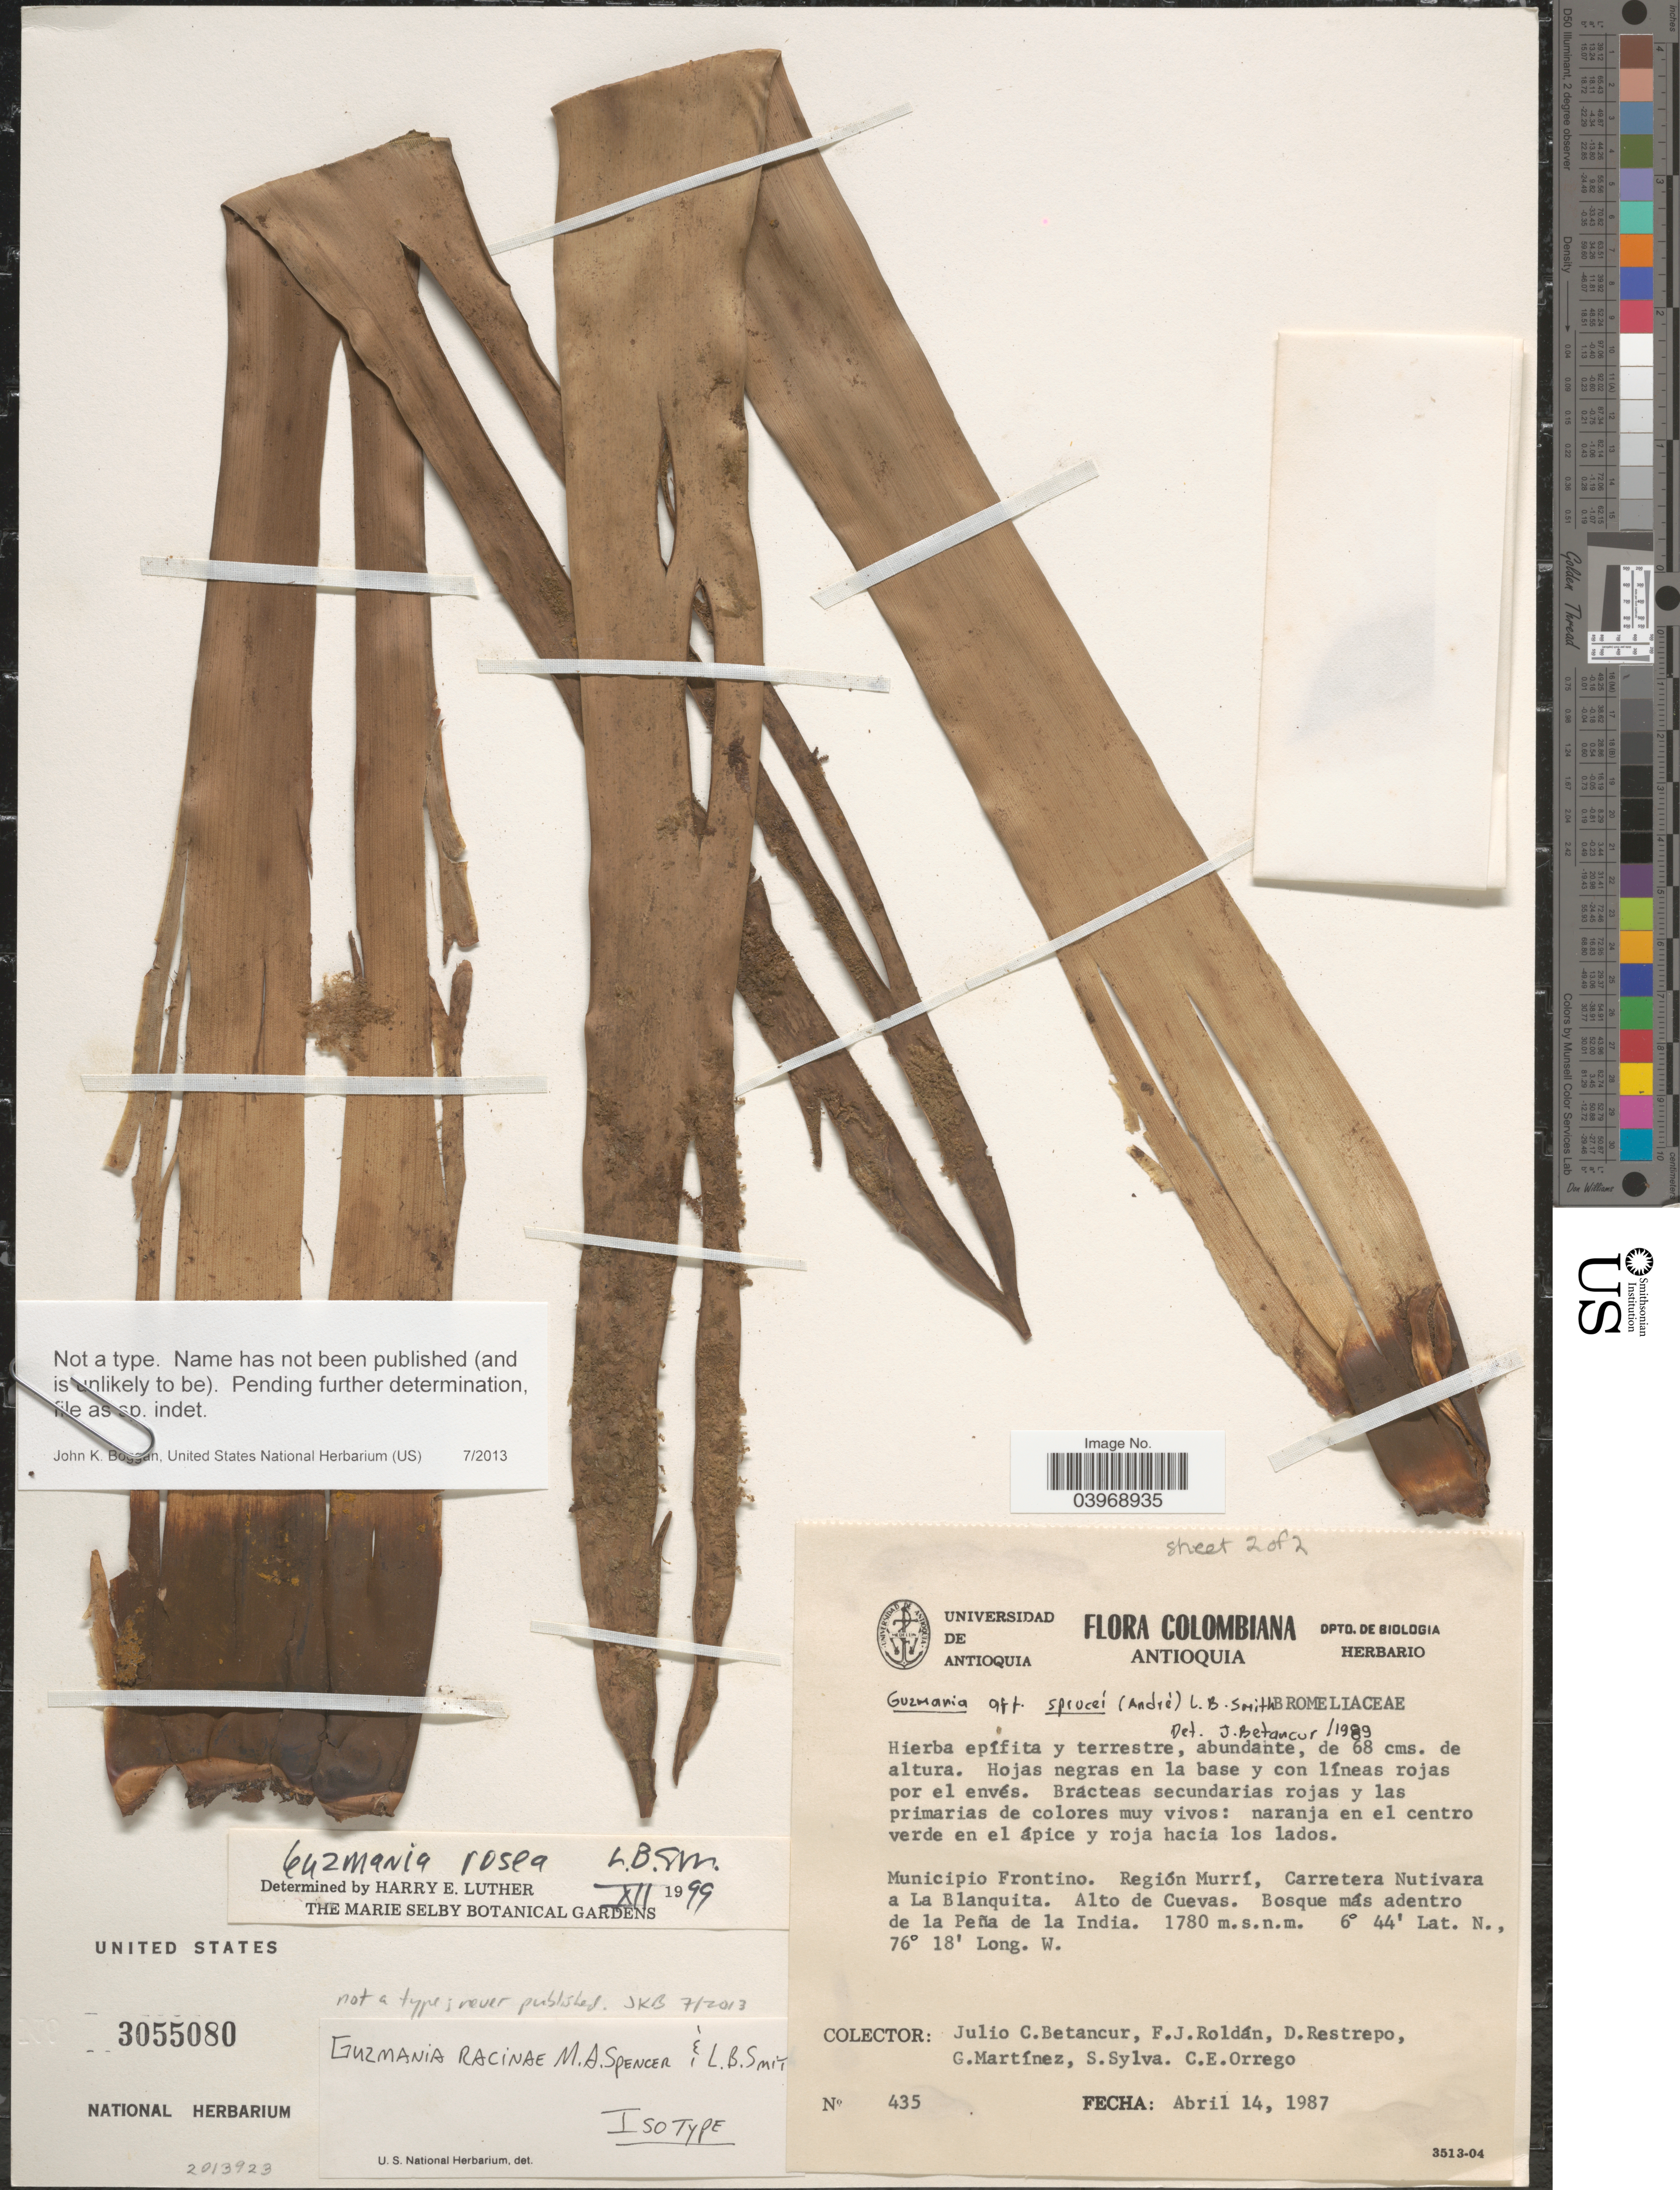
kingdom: Plantae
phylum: Tracheophyta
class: Liliopsida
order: Poales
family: Bromeliaceae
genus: Guzmania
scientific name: Guzmania sp.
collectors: J. C. Betancur, F. J. Roldán, D. Restrepo, G. Martínez & et al.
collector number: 435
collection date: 1987-04-14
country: Colombia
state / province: Antioquia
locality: Municipio Frontino. Región Murrí. Carretera Nutivara a La Blanquita. Alto de Cuevas. Bosque más adentro de la Peña de la India.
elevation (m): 1780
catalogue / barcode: US 3055080